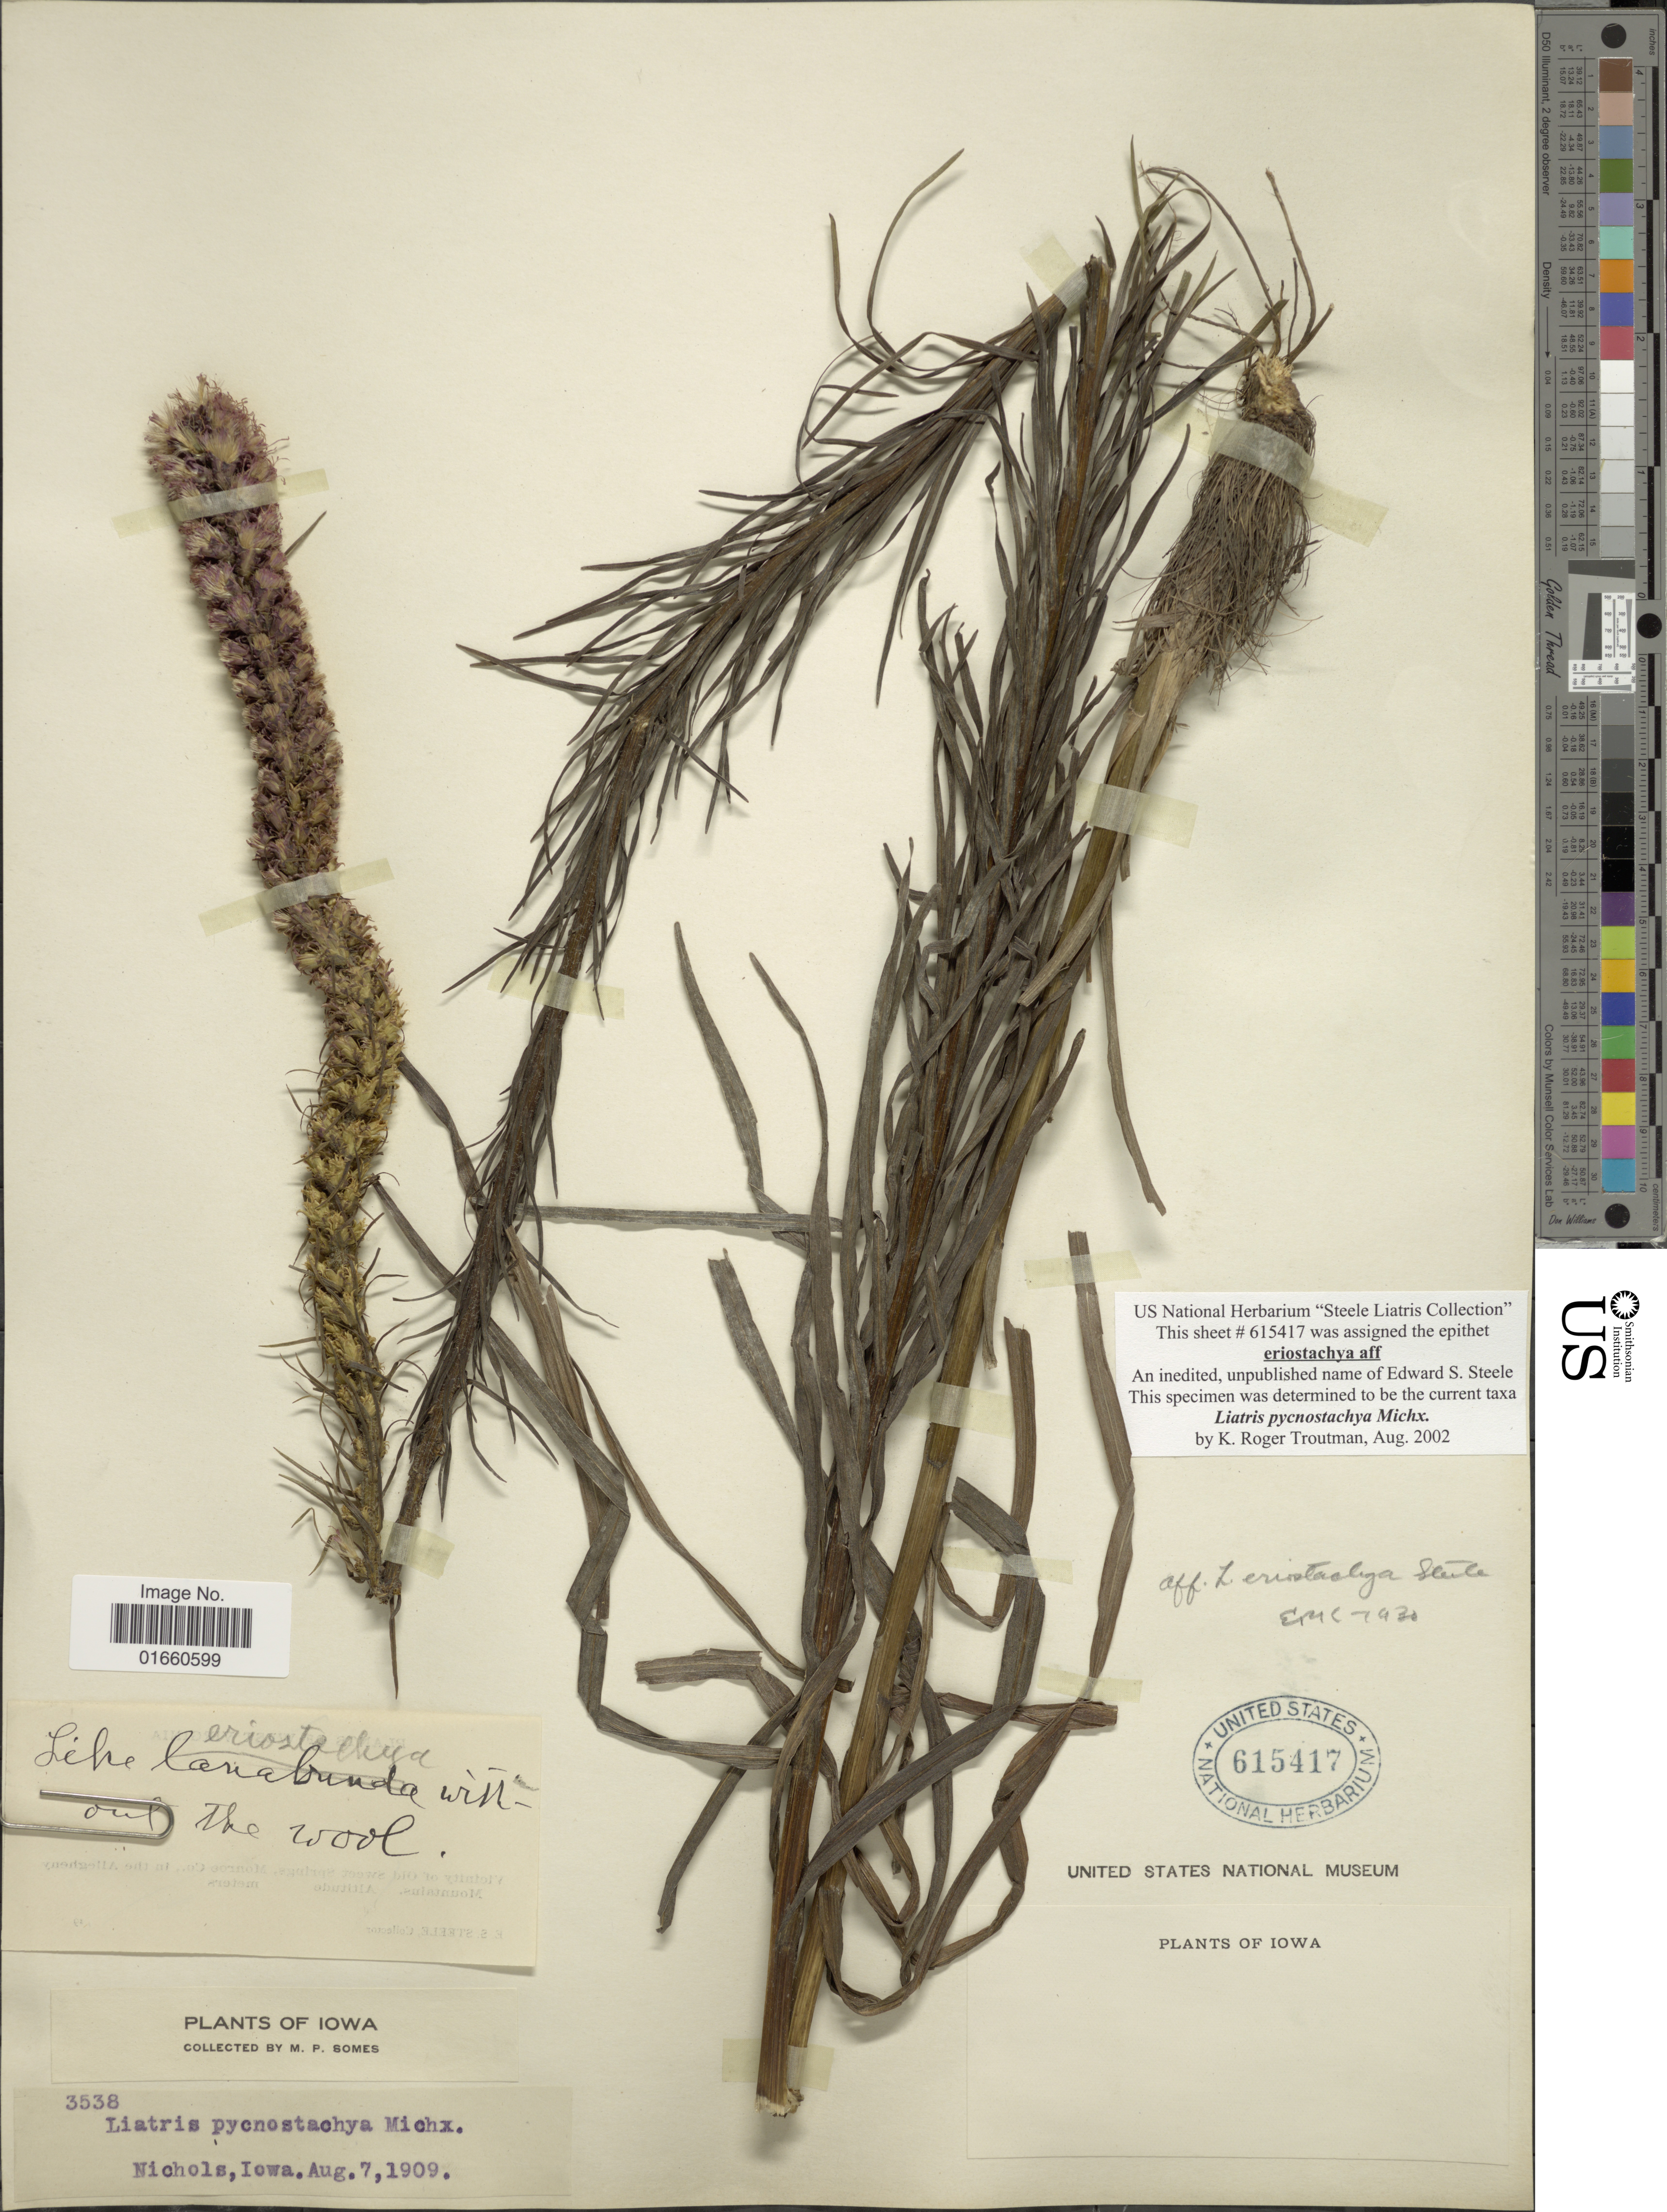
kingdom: Plantae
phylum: Tracheophyta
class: Magnoliopsida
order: Asterales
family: Asteraceae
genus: Liatris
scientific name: Liatris pycnostachya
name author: Michx.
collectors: M. Somes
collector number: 3538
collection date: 1909-08-07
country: United States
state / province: Iowa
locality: Nichols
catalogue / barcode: US 615417